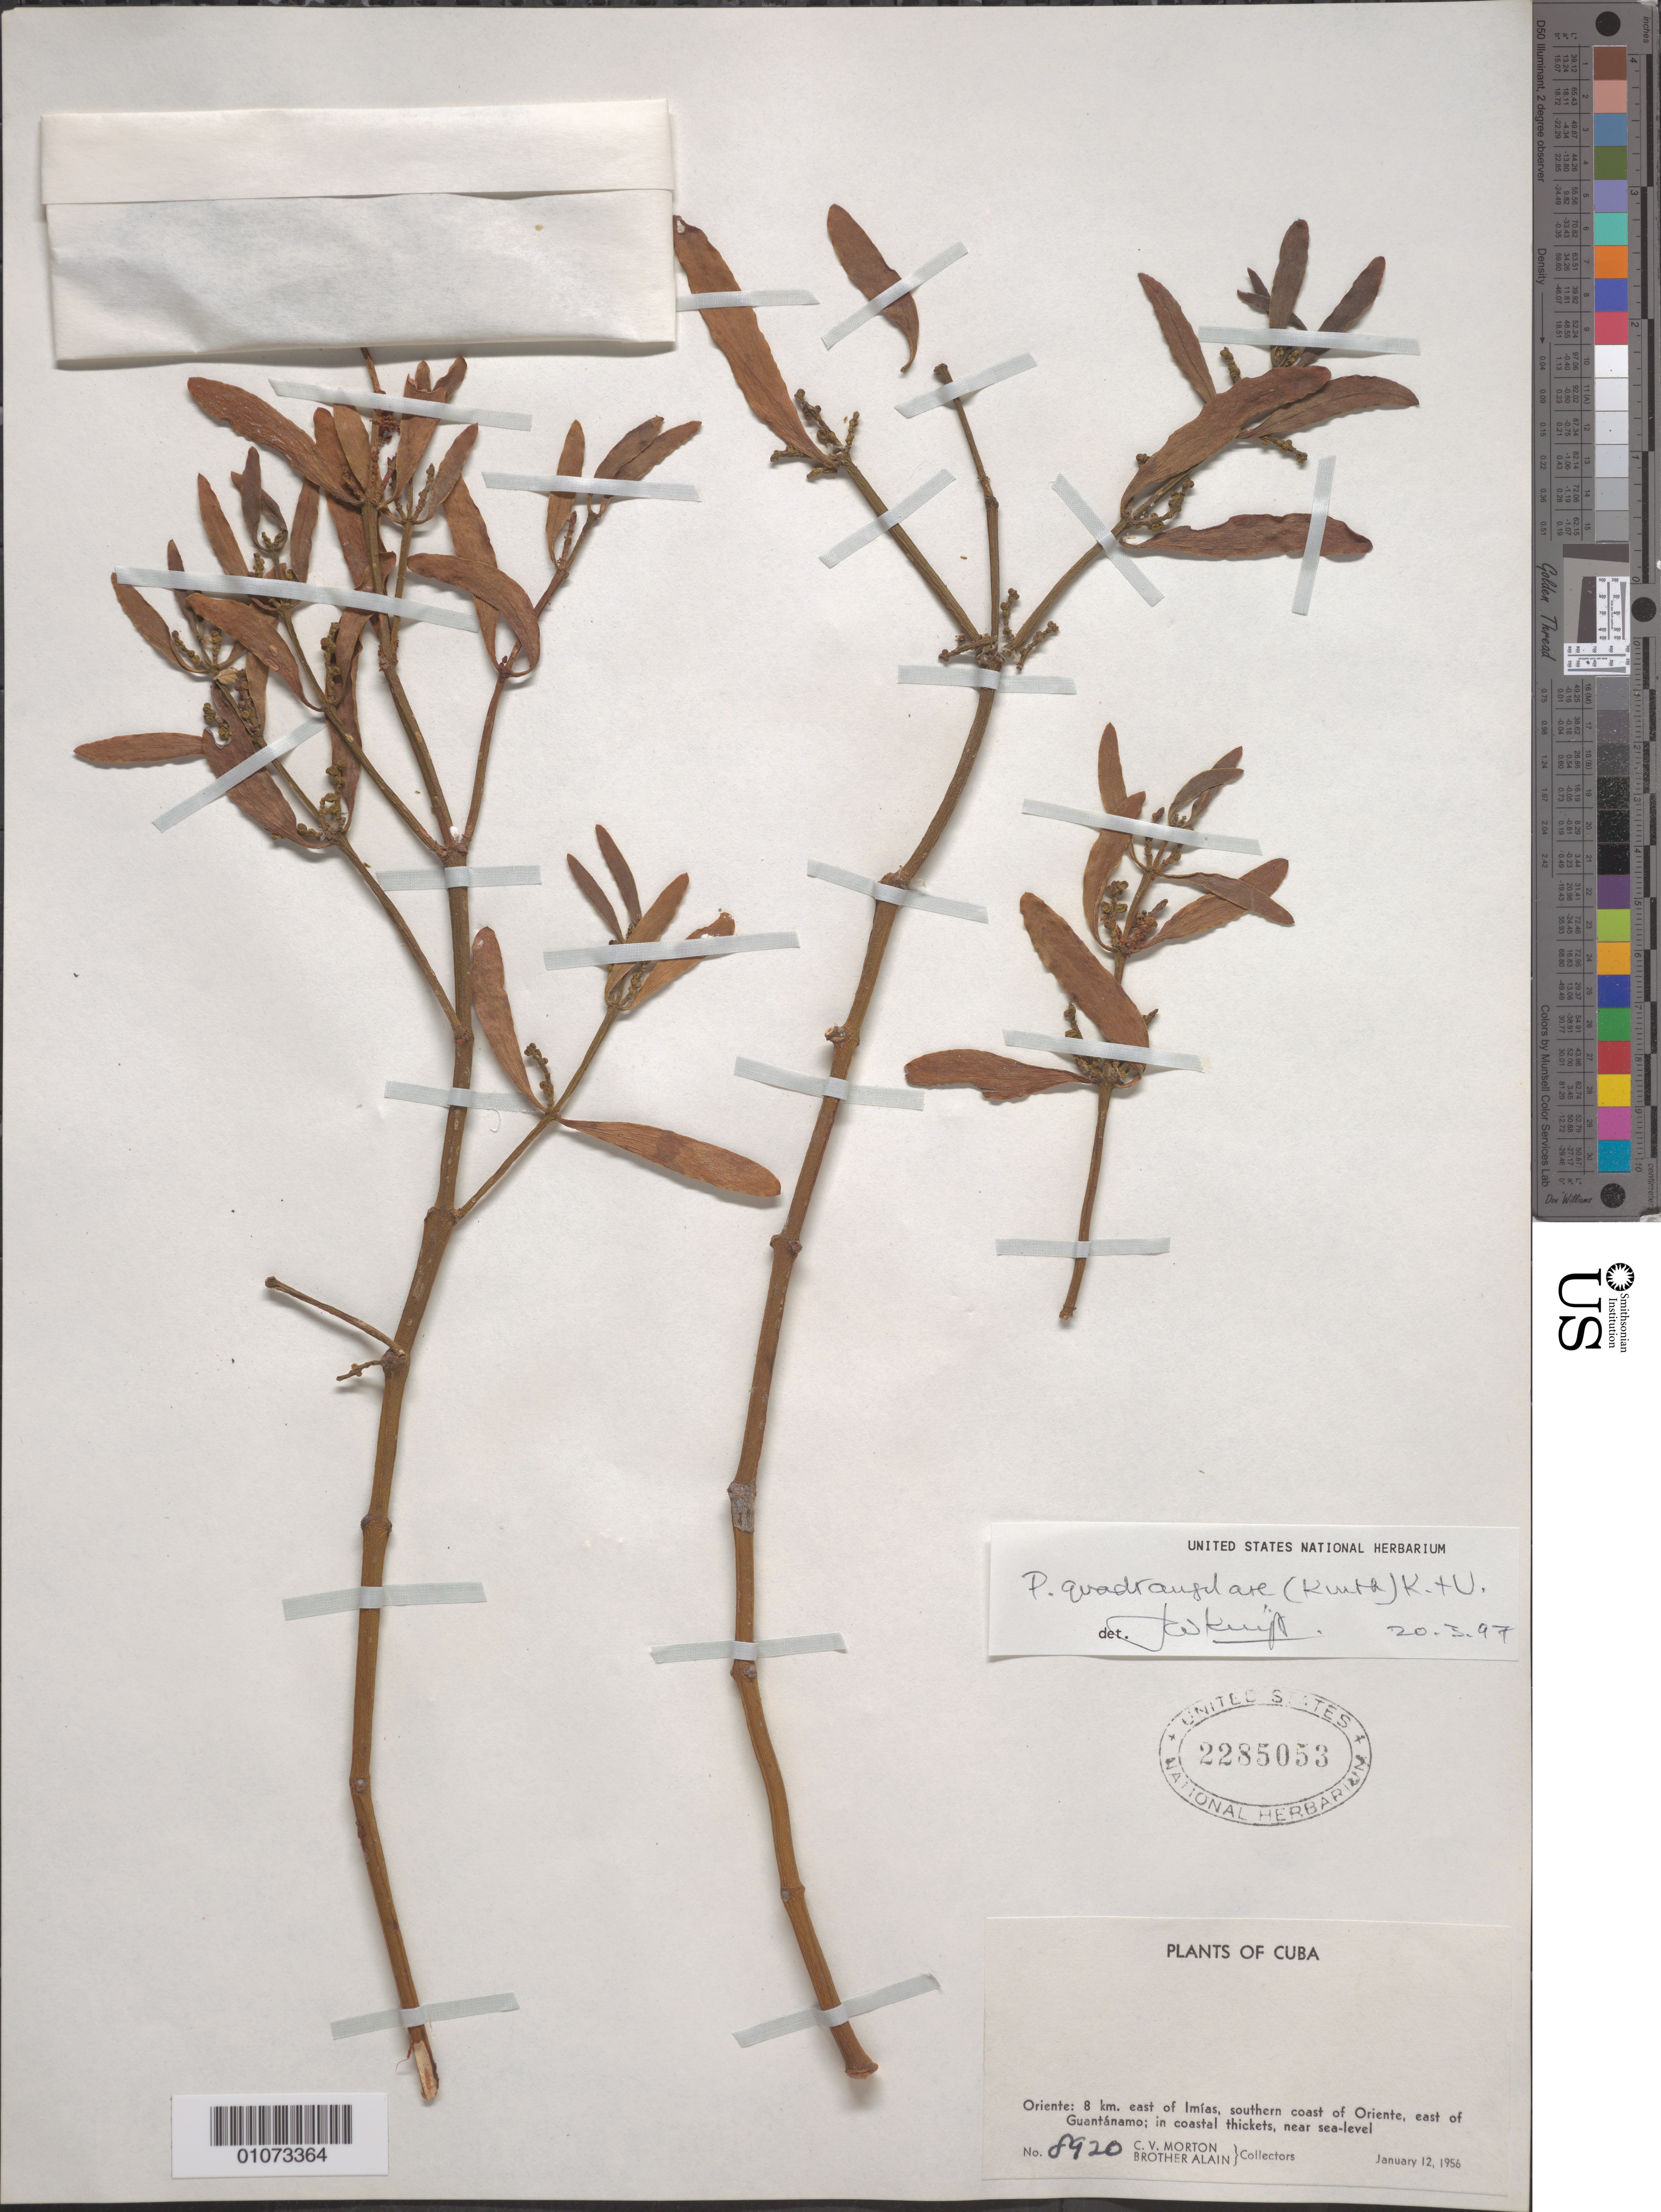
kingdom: Plantae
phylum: Tracheophyta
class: Magnoliopsida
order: Santalales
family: Viscaceae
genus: Phoradendron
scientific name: Phoradendron quadrangulare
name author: (Kunth) Griseb.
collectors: C. V. Morton & A. H. Liogier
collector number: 8920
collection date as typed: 12 Jan 1956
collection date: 1956-01-12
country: Cuba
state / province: Guantanamo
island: Cuba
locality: Southern coast of orient, east of Guantánamo, 8 km east of Imia Near sea level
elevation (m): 0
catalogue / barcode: US 2285053